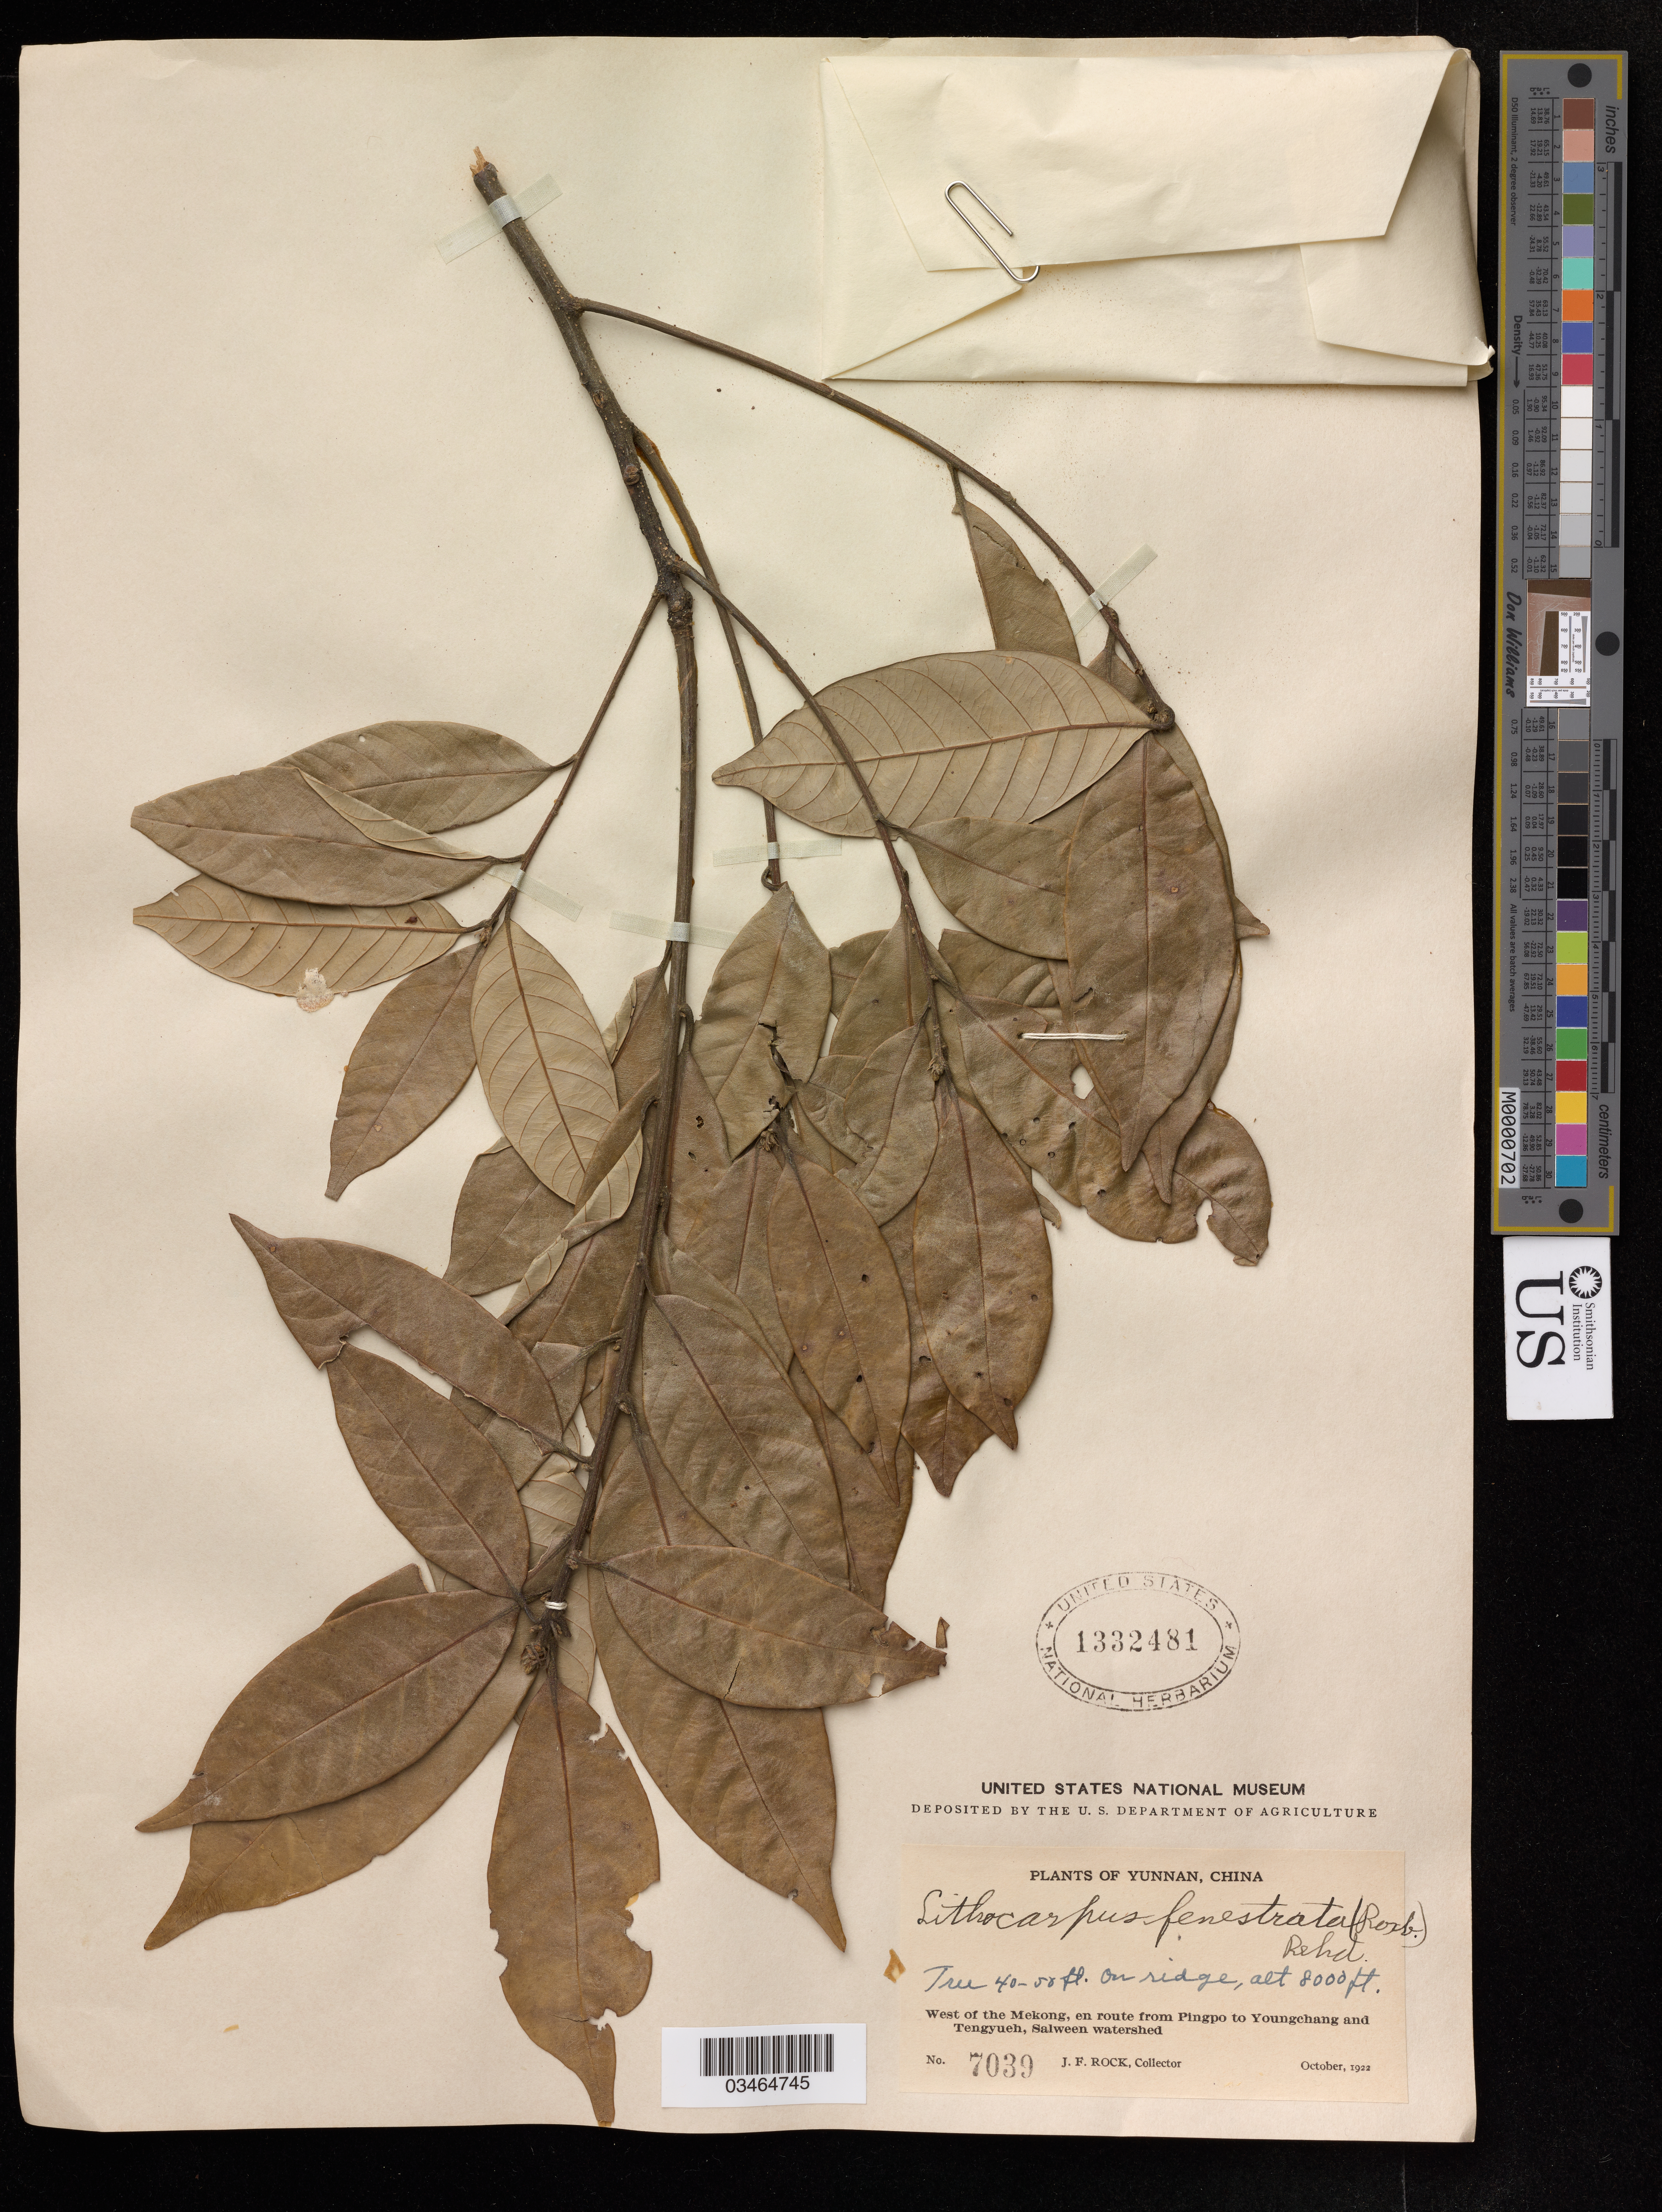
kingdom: Plantae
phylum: Tracheophyta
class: Magnoliopsida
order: Fagales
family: Fagaceae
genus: Lithocarpus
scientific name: Lithocarpus fenestratus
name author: (Roxb.) Rehder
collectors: J. Rock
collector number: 7039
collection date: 1922-10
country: China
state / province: Yunnan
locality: West of the Mekong, en route from Pingpo to Youngchang and Tengyueh, Salween watershed.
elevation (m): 2438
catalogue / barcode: US 1332481